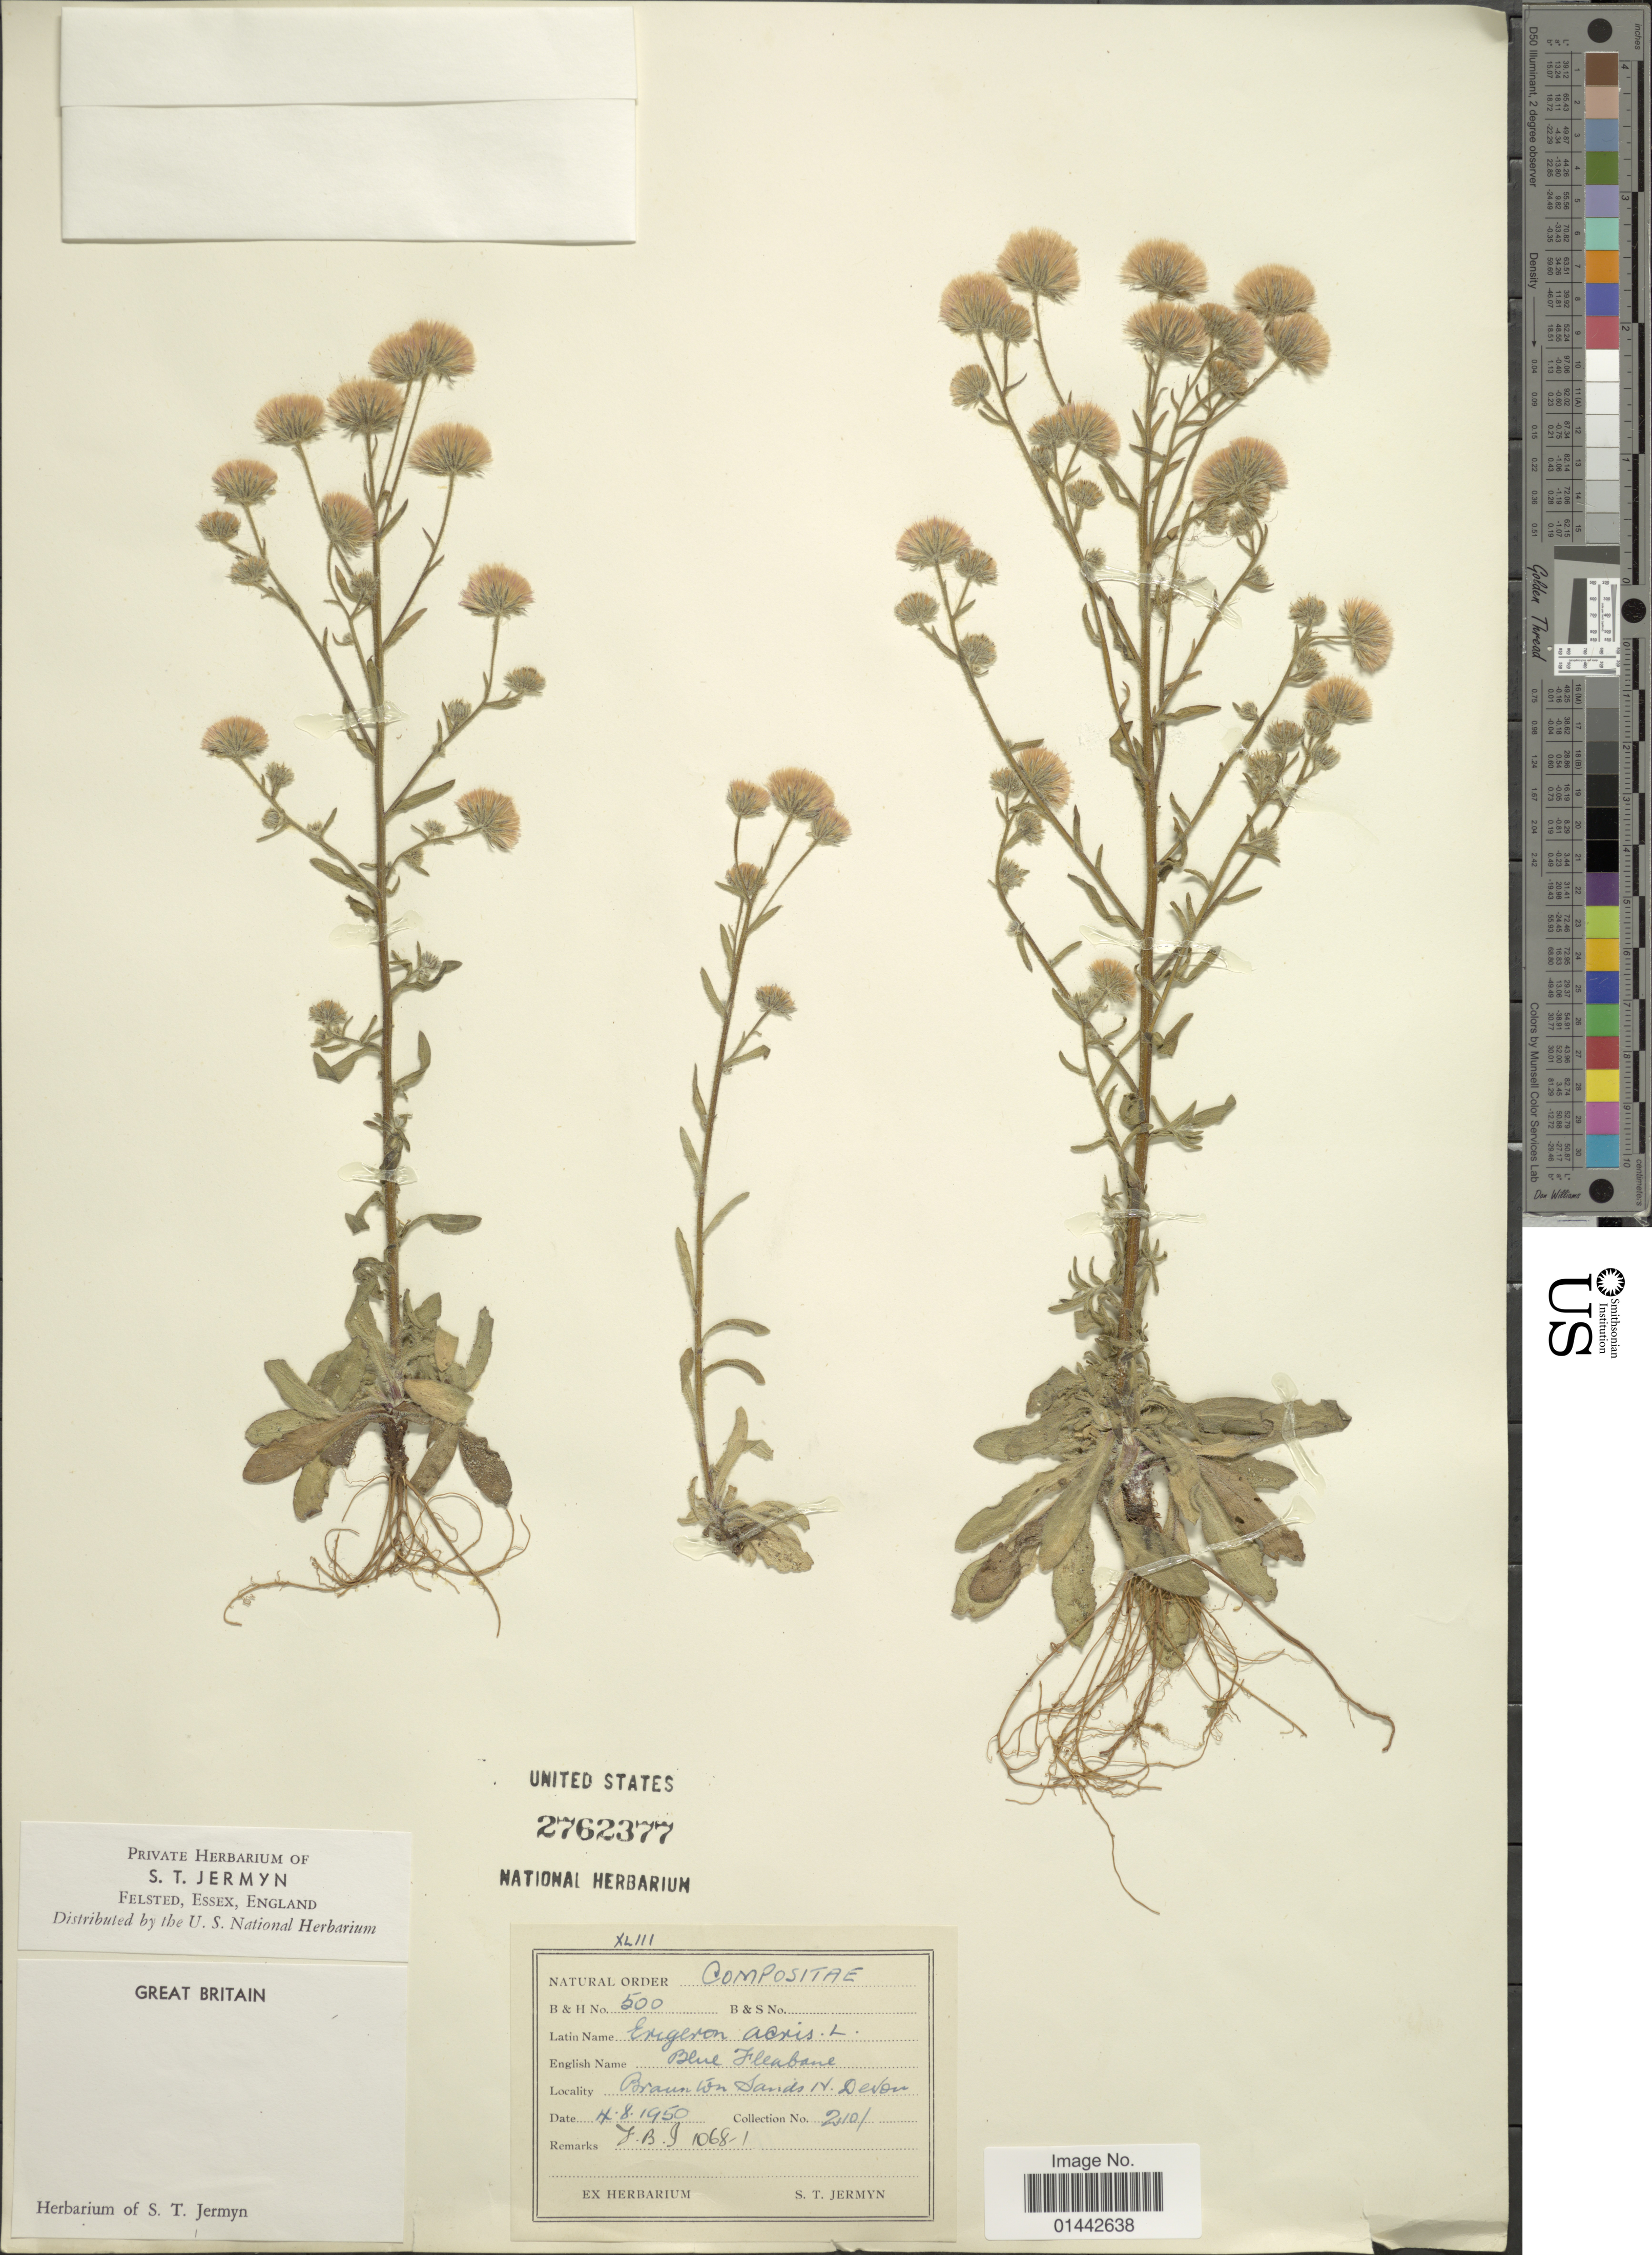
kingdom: Plantae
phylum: Tracheophyta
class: Magnoliopsida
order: Asterales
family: Asteraceae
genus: Erigeron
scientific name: Erigeron acris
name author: L.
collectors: S. Jermyn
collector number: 2101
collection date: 1950-08-04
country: United Kingdom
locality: Braunton sands N. Devon.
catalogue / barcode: US 2762377